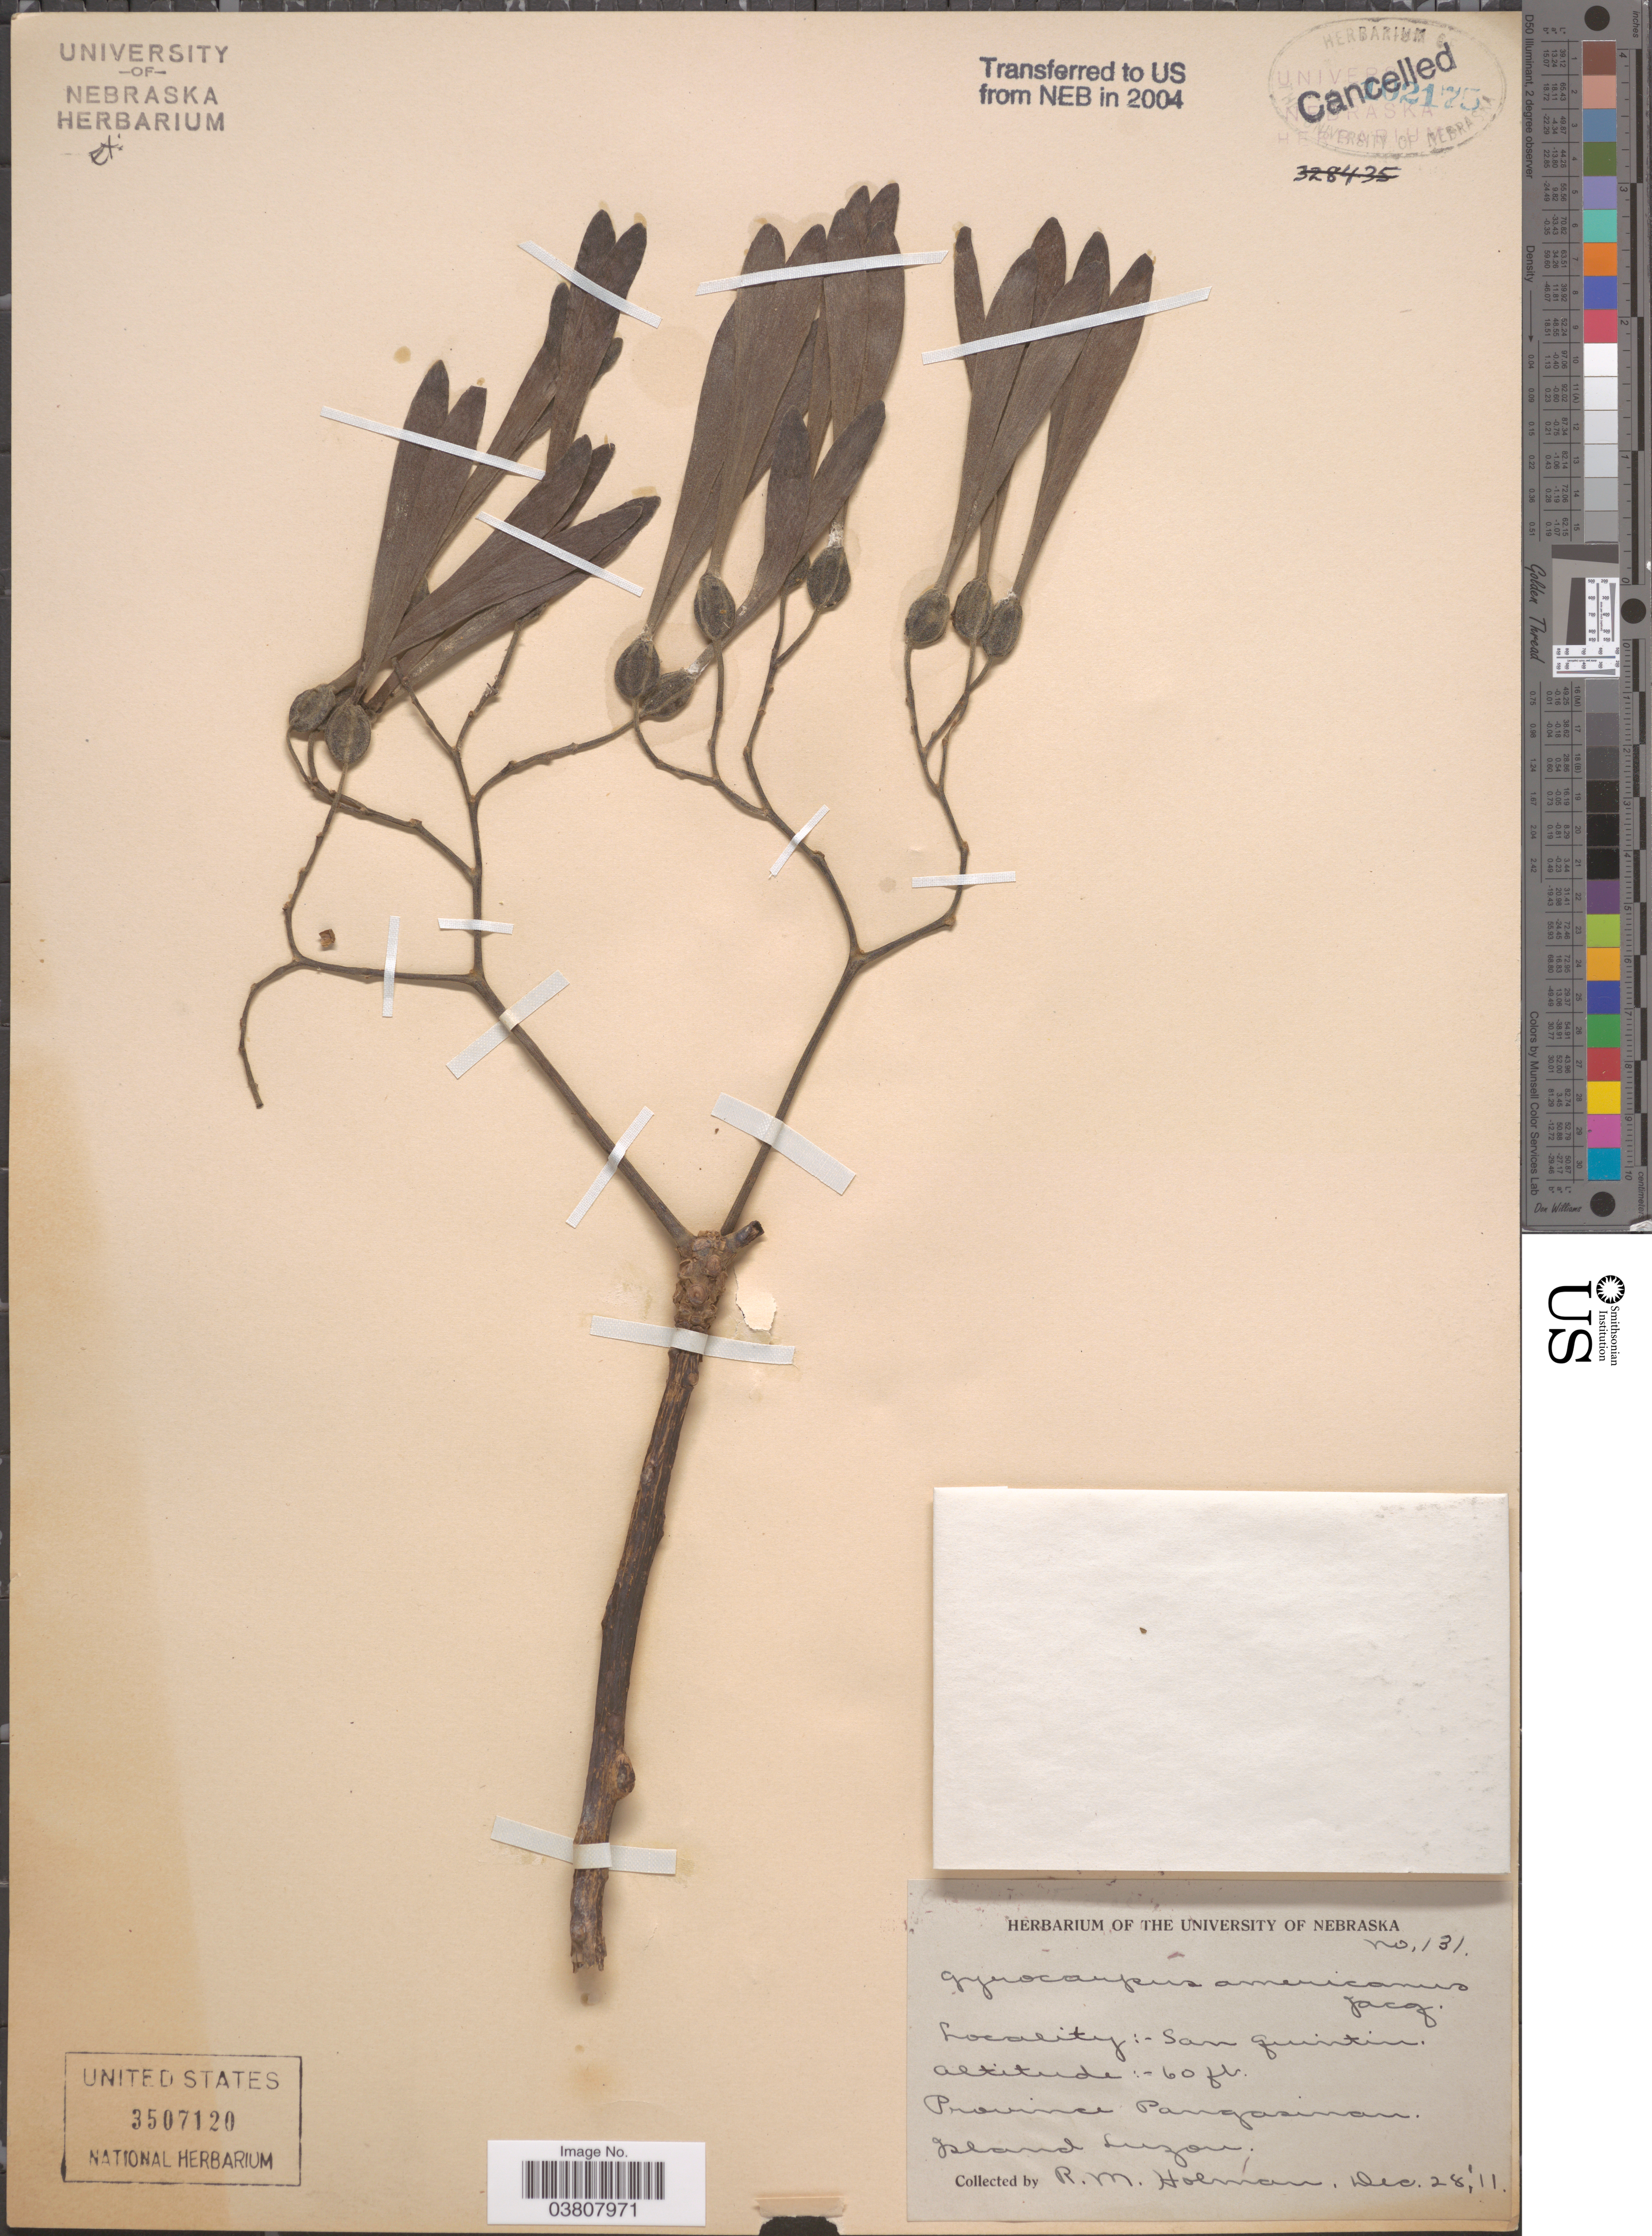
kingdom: Plantae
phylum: Tracheophyta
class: Magnoliopsida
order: Laurales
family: Hernandiaceae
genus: Gyrocarpus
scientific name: Gyrocarpus americanus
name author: Jacq.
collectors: R. Holman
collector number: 131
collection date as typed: Transcribed d/m/y: 28/12/11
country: Philippines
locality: Province Pangasinan. Island Luzon.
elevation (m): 18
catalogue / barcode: US 3507120